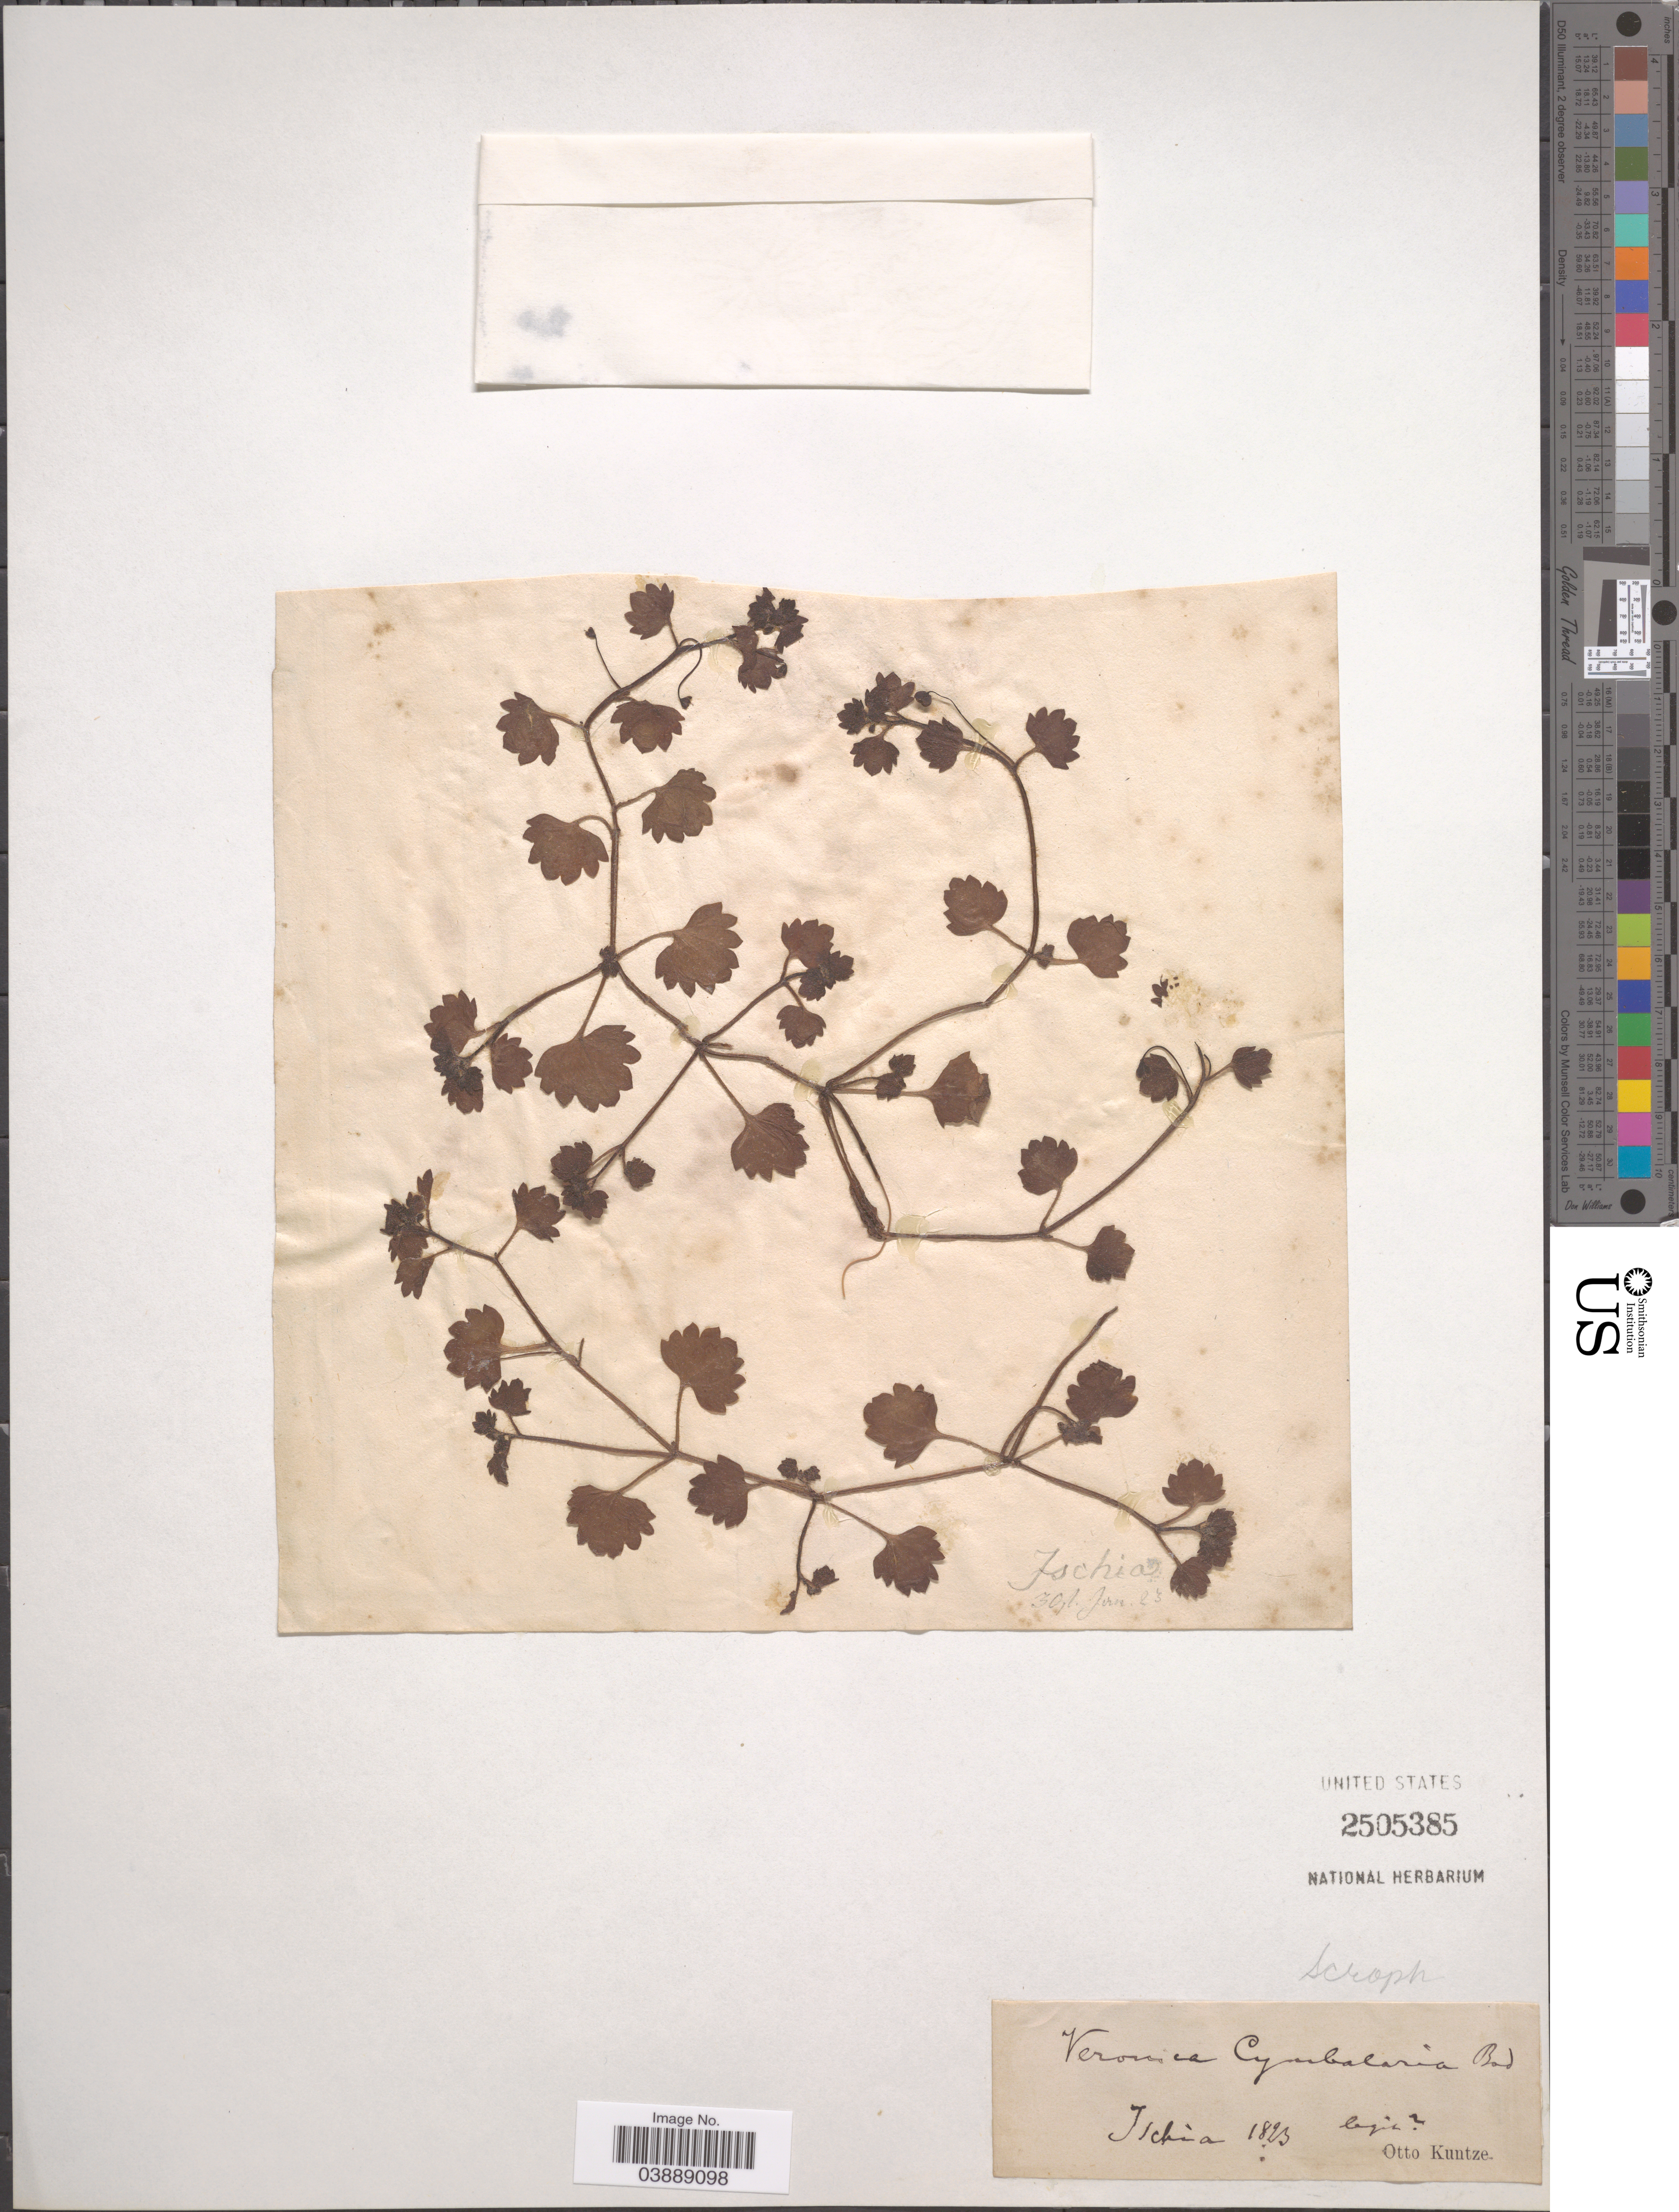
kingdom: Plantae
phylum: Tracheophyta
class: Magnoliopsida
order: Lamiales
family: Plantaginaceae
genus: Veronica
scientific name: Veronica cymbalaria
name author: M. Bodard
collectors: C.E.O. Kuntze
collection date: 1823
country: Italy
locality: Ischia.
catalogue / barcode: US 2505385